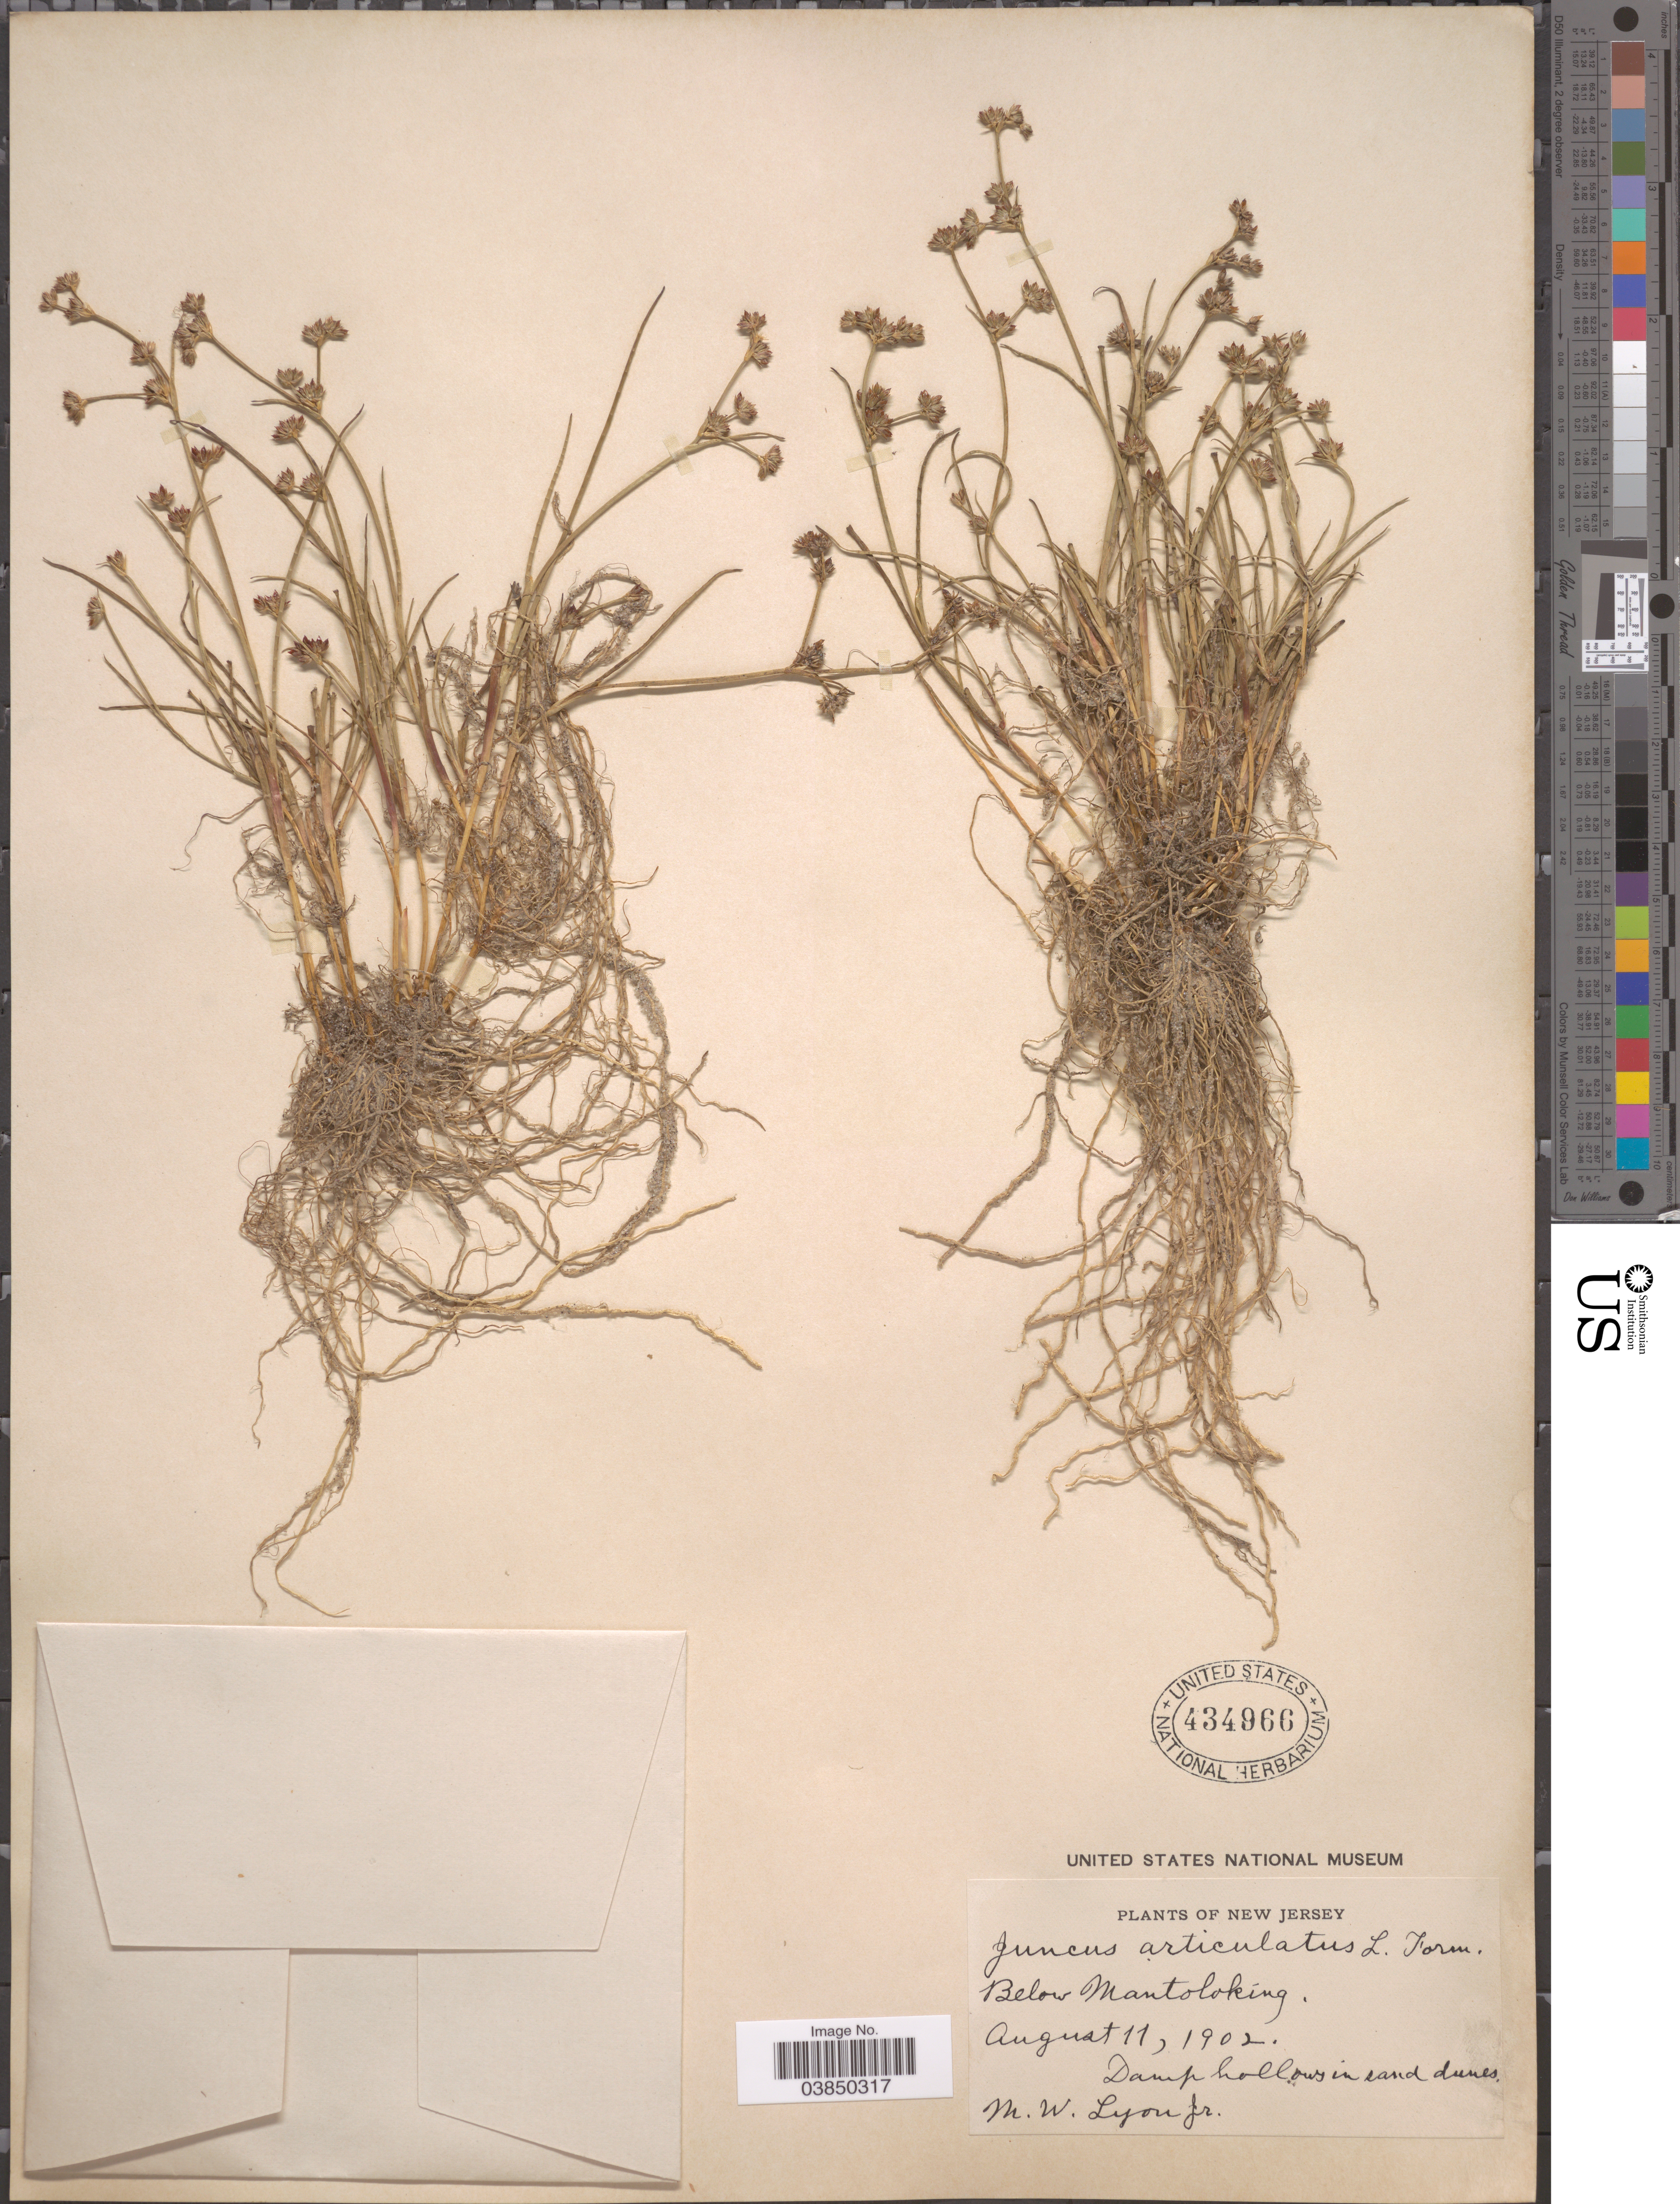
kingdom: Plantae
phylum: Tracheophyta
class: Liliopsida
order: Poales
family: Juncaceae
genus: Juncus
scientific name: Juncus articulatus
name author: L.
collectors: M. W. Lyon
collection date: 1902-08-11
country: United States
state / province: New Jersey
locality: Below Mantoloking.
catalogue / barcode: US 434966